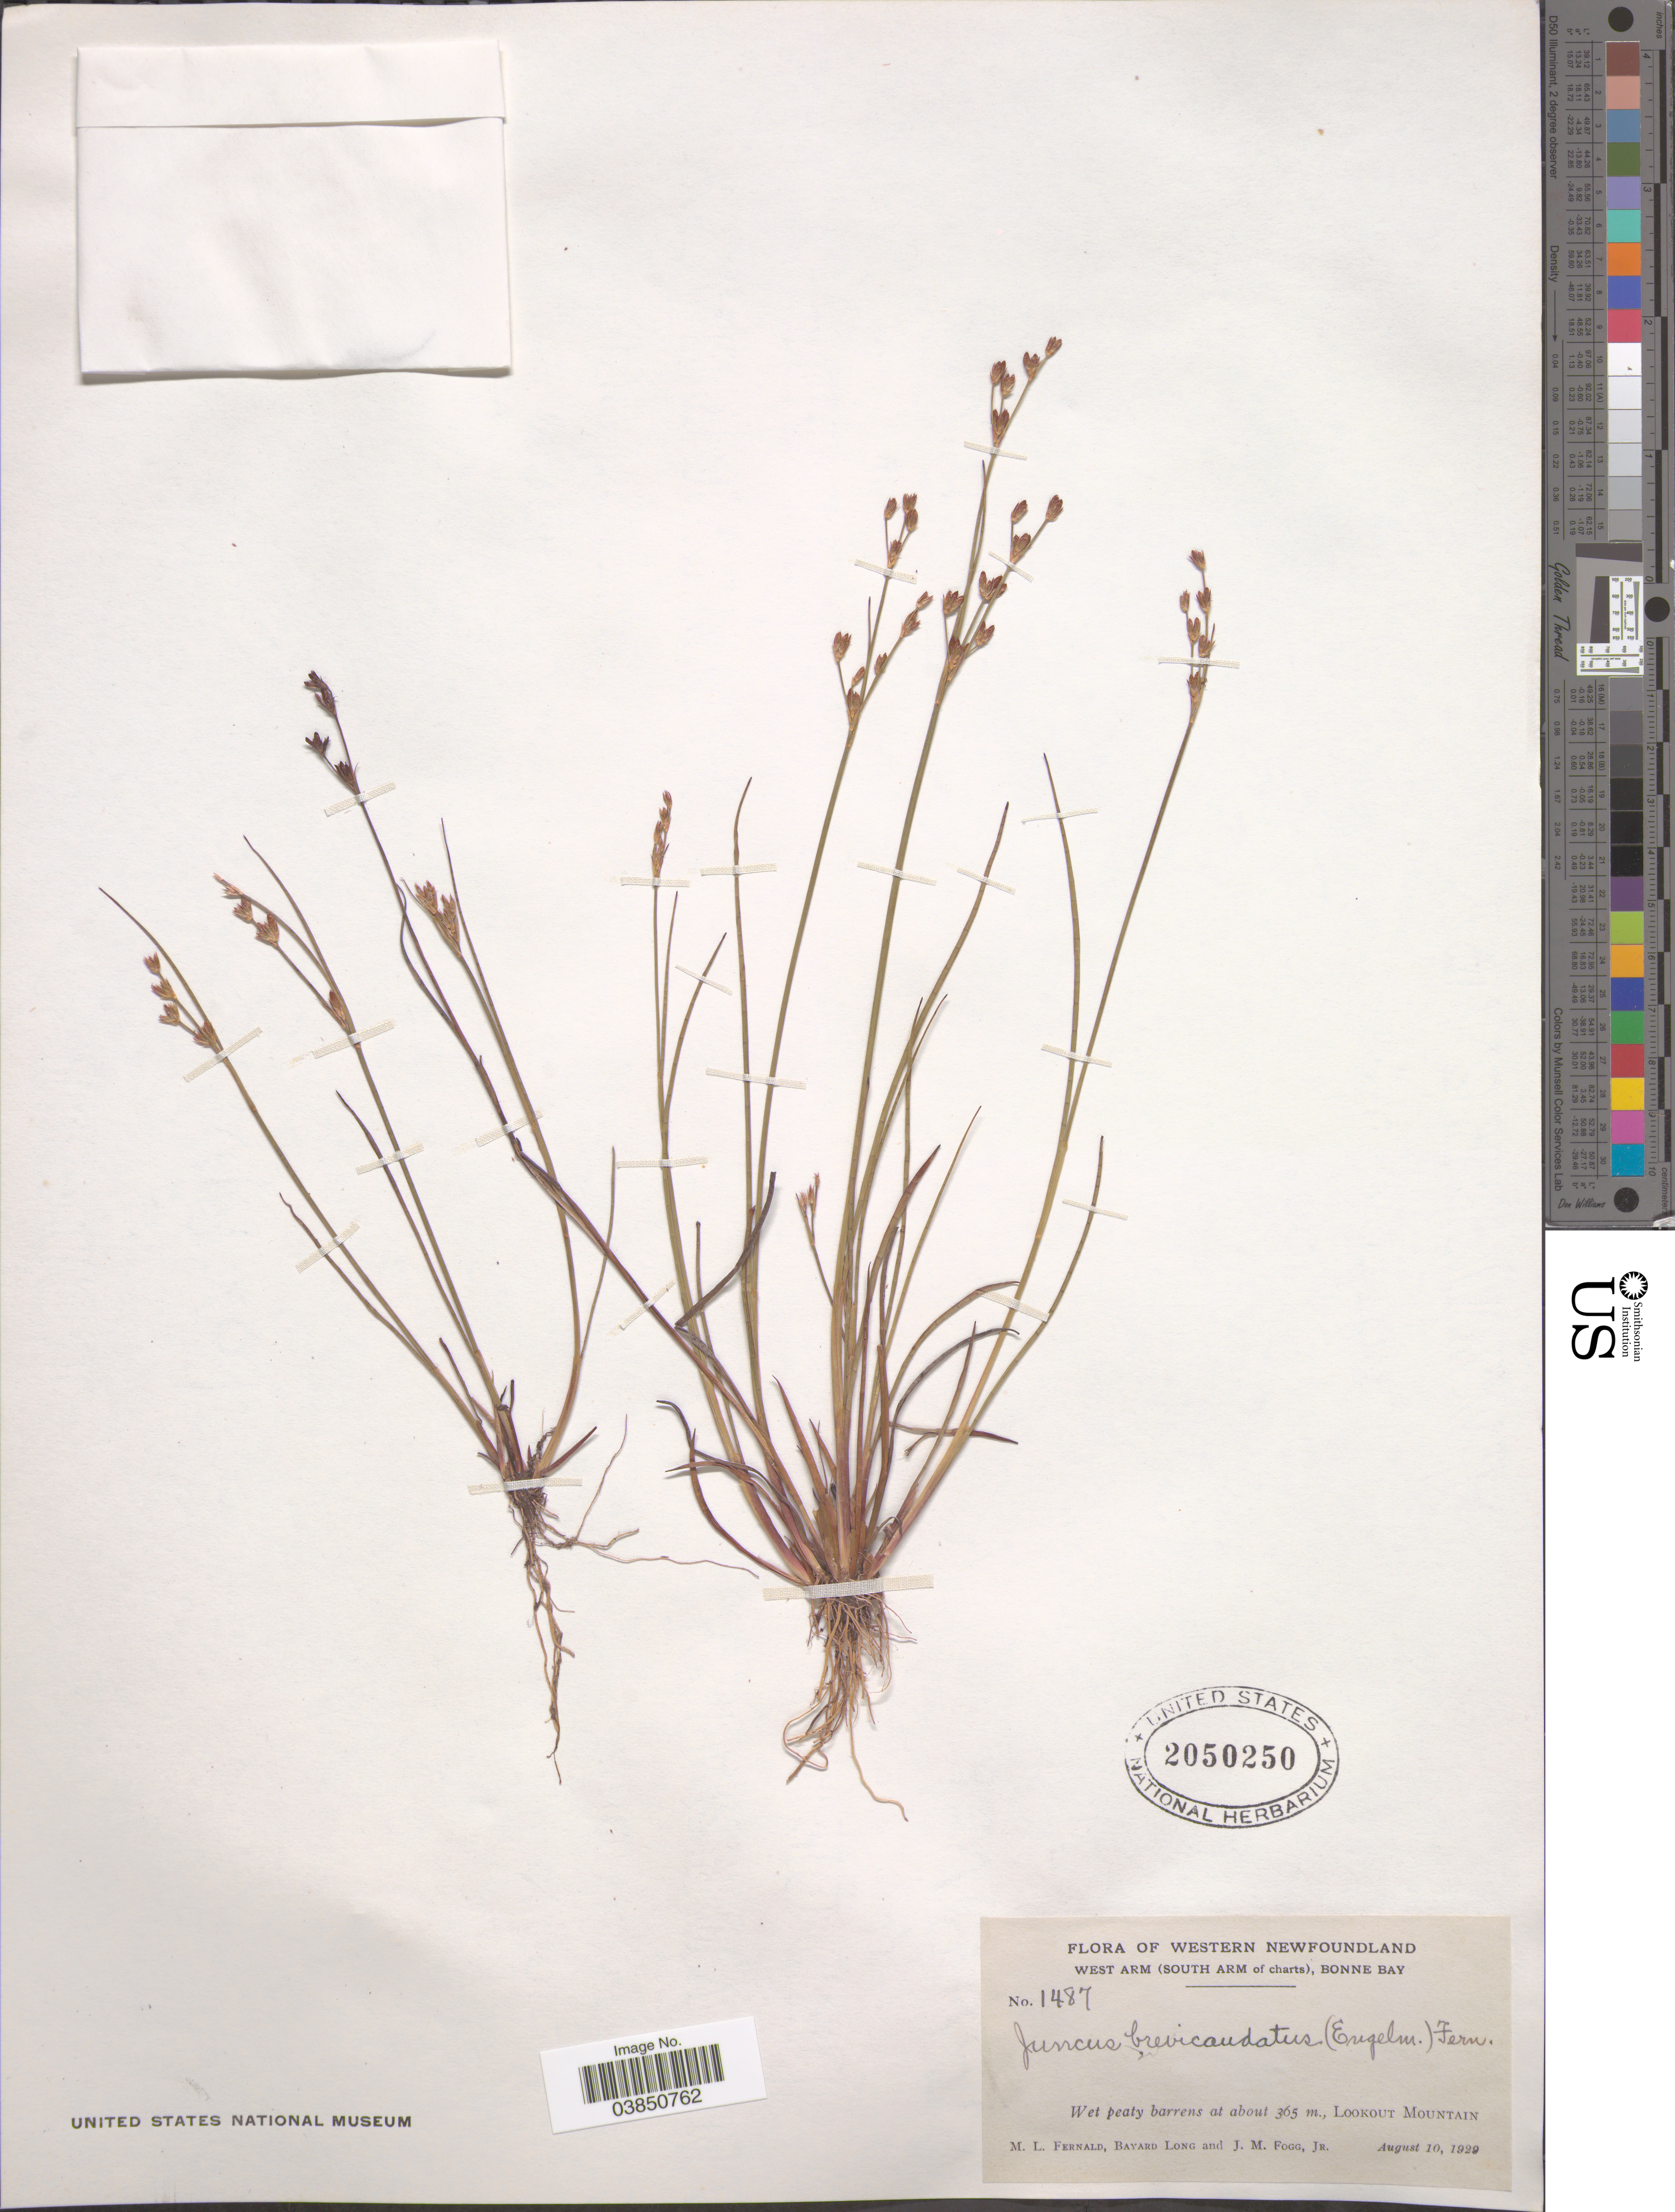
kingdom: Plantae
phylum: Tracheophyta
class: Liliopsida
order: Poales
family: Juncaceae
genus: Juncus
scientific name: Juncus brevicaudatus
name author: (Engelm.) Fernald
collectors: M. L. Fernald, B. Long & J. Fogg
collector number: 1487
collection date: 1929-08-10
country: Canada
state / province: Newfoundland and Labrador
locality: Western Newfoundland. West Arm (South Arm of charts), Bonne Bay. Lookout Mountains.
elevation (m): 365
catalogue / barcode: US 2050250